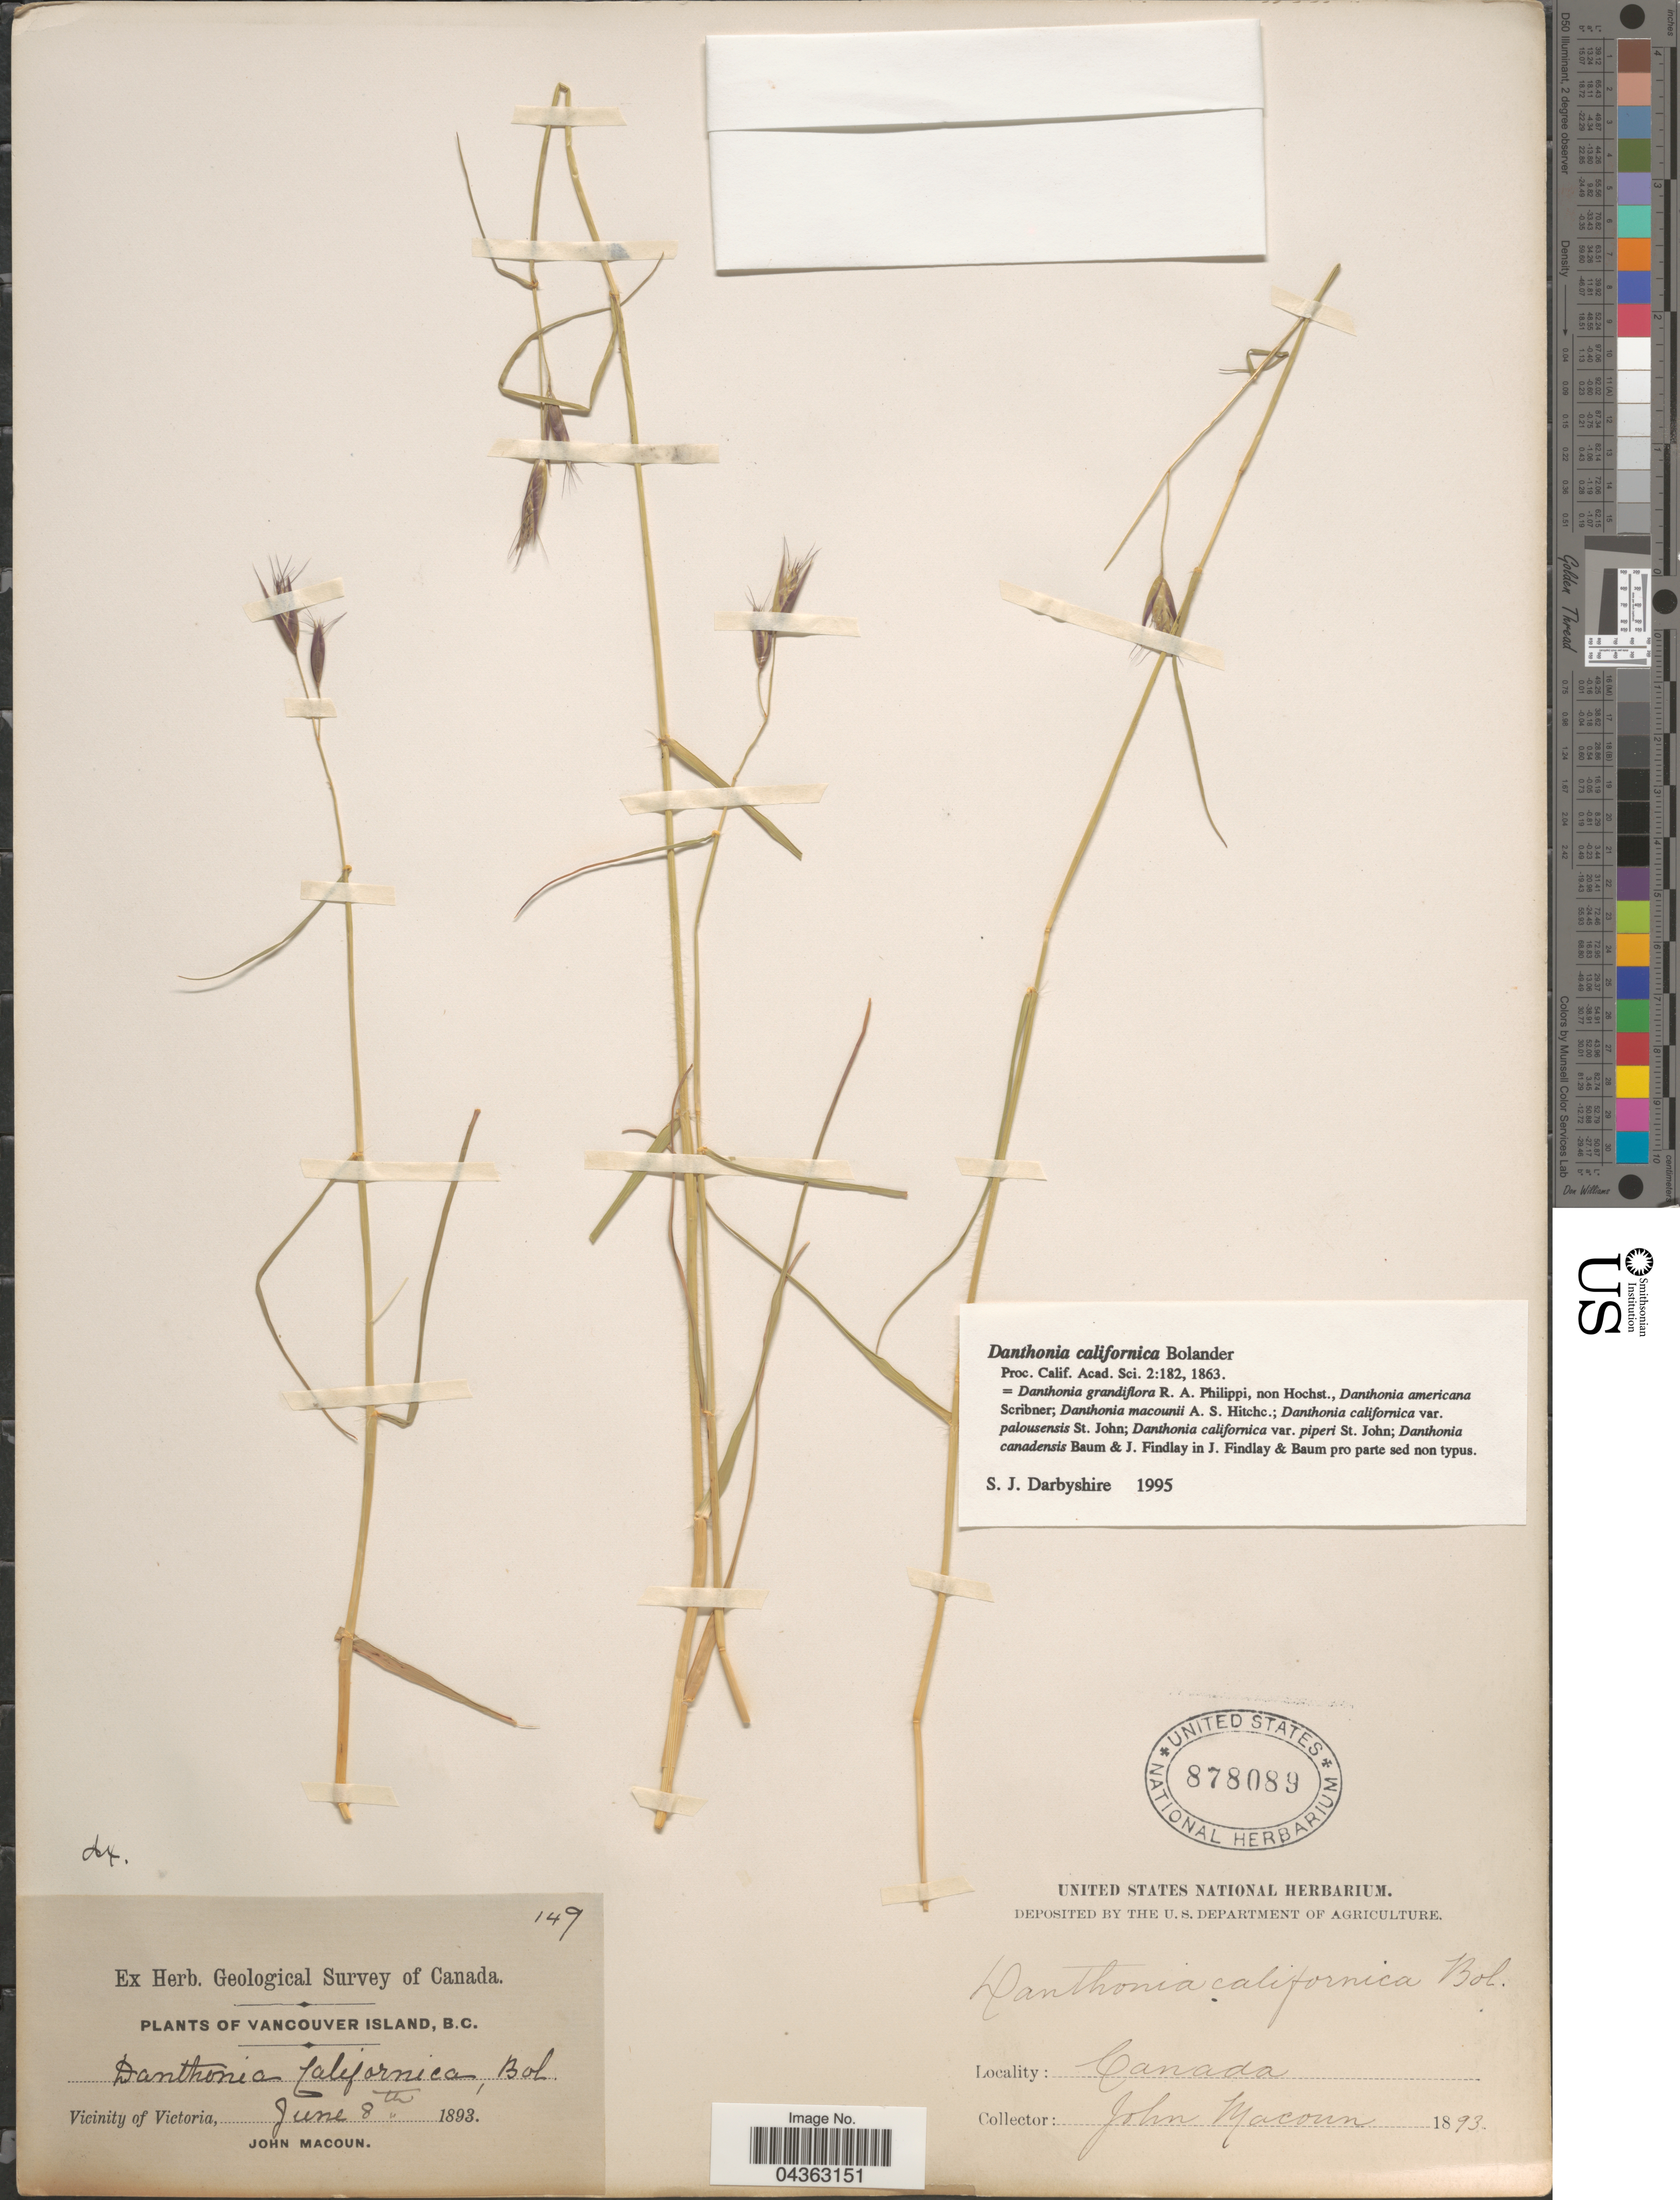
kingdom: Plantae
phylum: Tracheophyta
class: Liliopsida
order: Poales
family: Poaceae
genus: Danthonia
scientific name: Danthonia californica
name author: Bol.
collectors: J. Macoun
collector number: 149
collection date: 1893-06-08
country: Canada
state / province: British Columbia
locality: Geological Survey of Canada. Vancouver Island. Vicniity of Victoria.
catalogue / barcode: US 878089